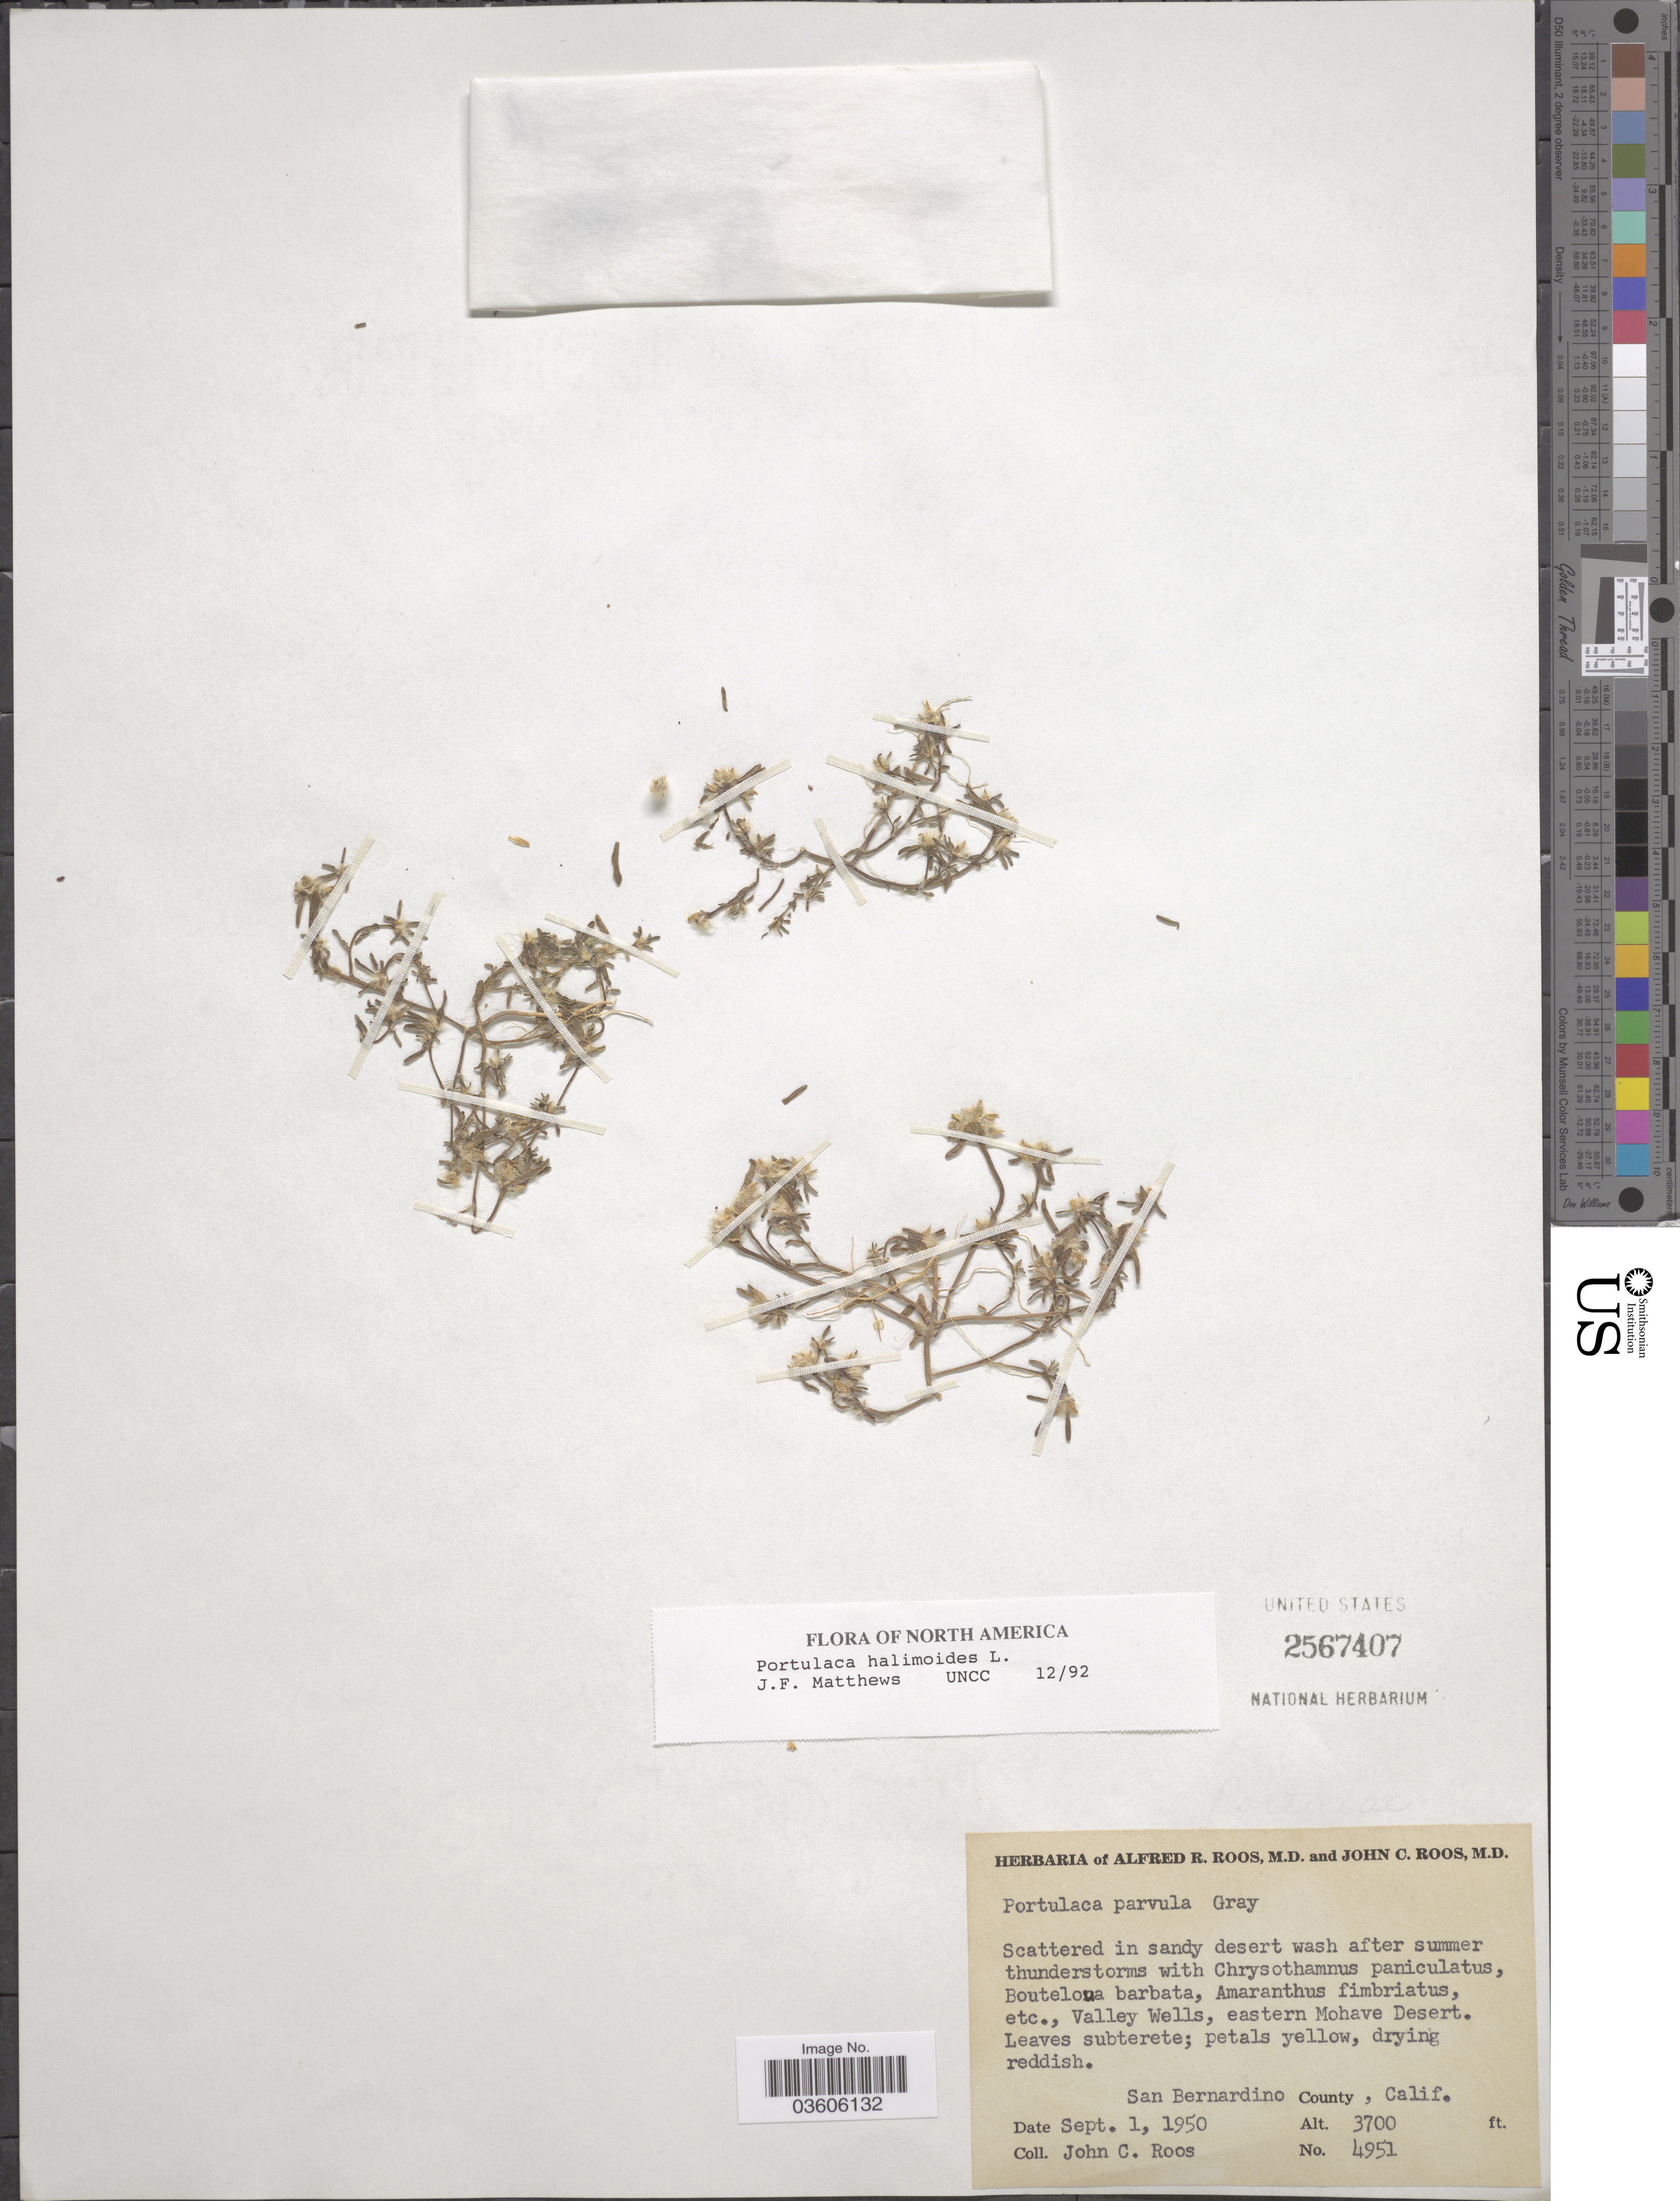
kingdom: Plantae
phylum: Tracheophyta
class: Magnoliopsida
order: Caryophyllales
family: Portulacaceae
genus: Portulaca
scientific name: Portulaca halimoides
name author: L.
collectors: J. C. Roos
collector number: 4951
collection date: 1950-09-01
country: United States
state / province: California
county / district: San Bernardino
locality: San Bernardino County. Valley Wells, eastern Mohave Desert.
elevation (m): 1128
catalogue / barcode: US 2567407